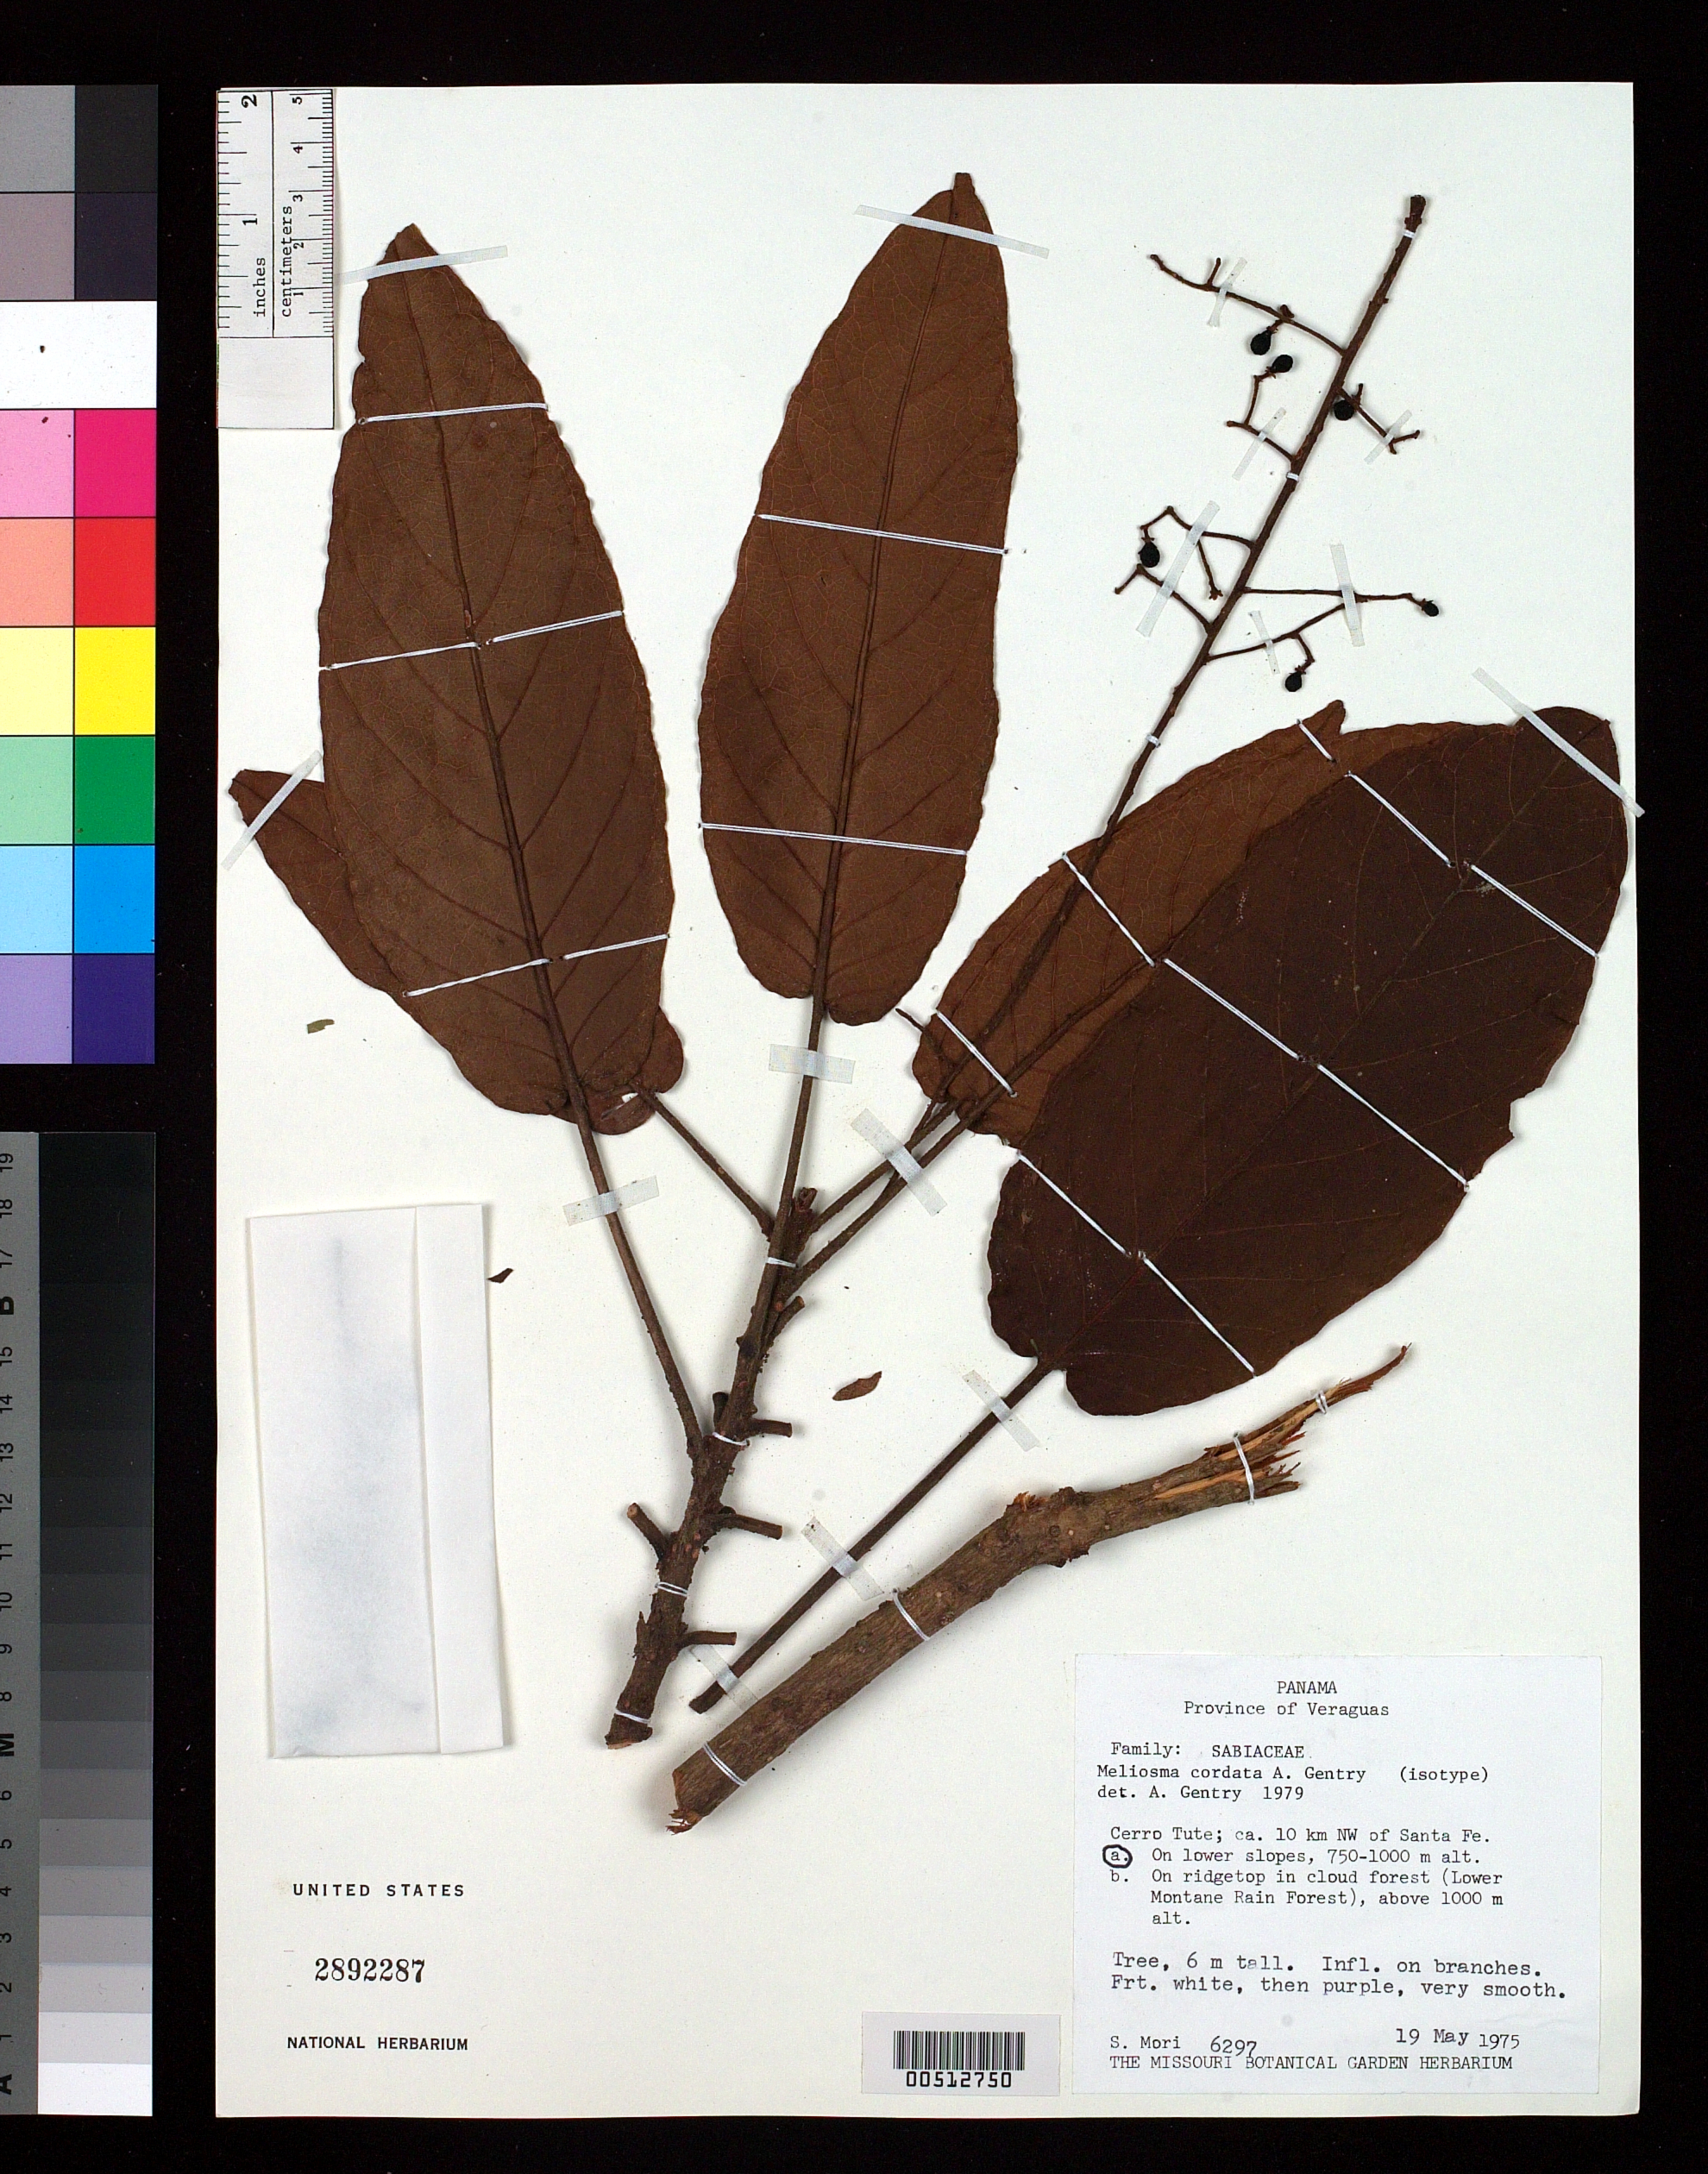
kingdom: Plantae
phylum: Tracheophyta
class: Magnoliopsida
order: Proteales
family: Sabiaceae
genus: Meliosma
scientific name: Meliosma cordata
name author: A.H. Gentry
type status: Isotype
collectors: S. Mori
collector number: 6297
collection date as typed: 19 May 1975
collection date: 1975-05-19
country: Panama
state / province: Veraguas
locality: Cerro Tute, ca. 10 km NW of Santa Fe.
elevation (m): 750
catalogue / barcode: US 2892287